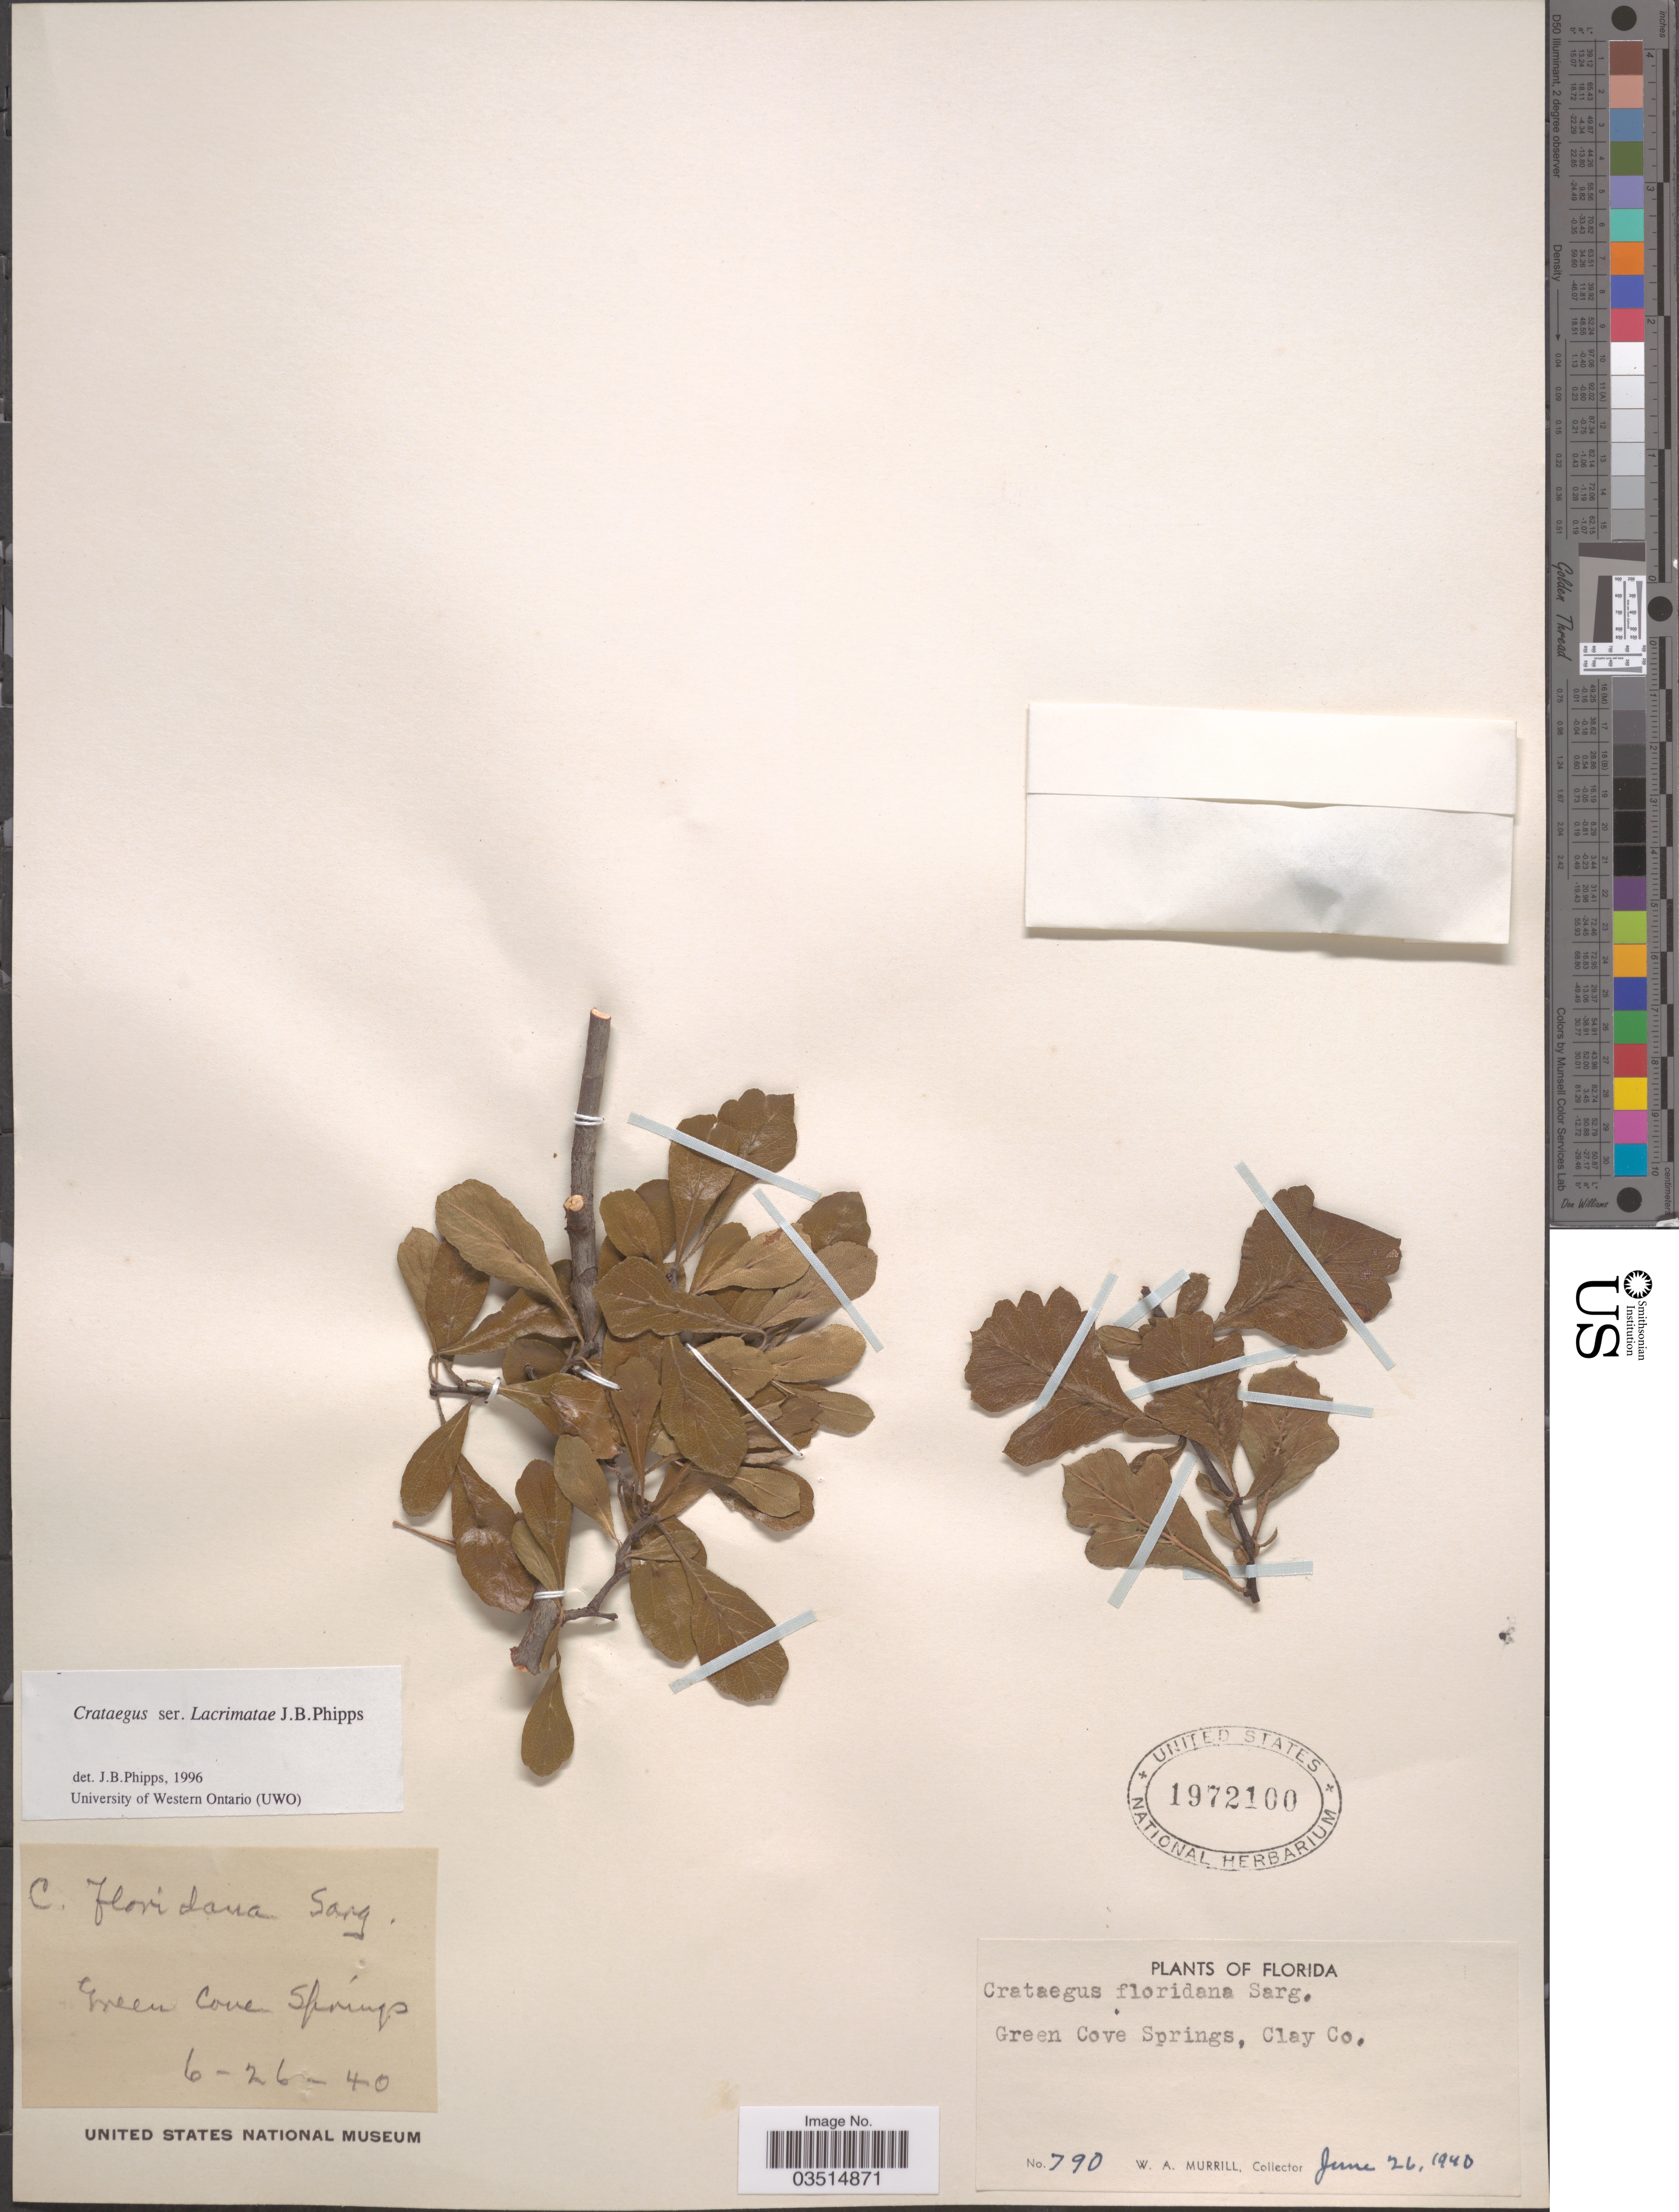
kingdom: Plantae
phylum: Tracheophyta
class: Magnoliopsida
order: Rosales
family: Rosaceae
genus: Crataegus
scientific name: Crataegus floridana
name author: Sarg.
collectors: W. A. Murrill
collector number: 790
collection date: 1940-06-26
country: United States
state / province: Florida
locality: Green Cove Springs, Clay Co.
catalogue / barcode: US 1972100